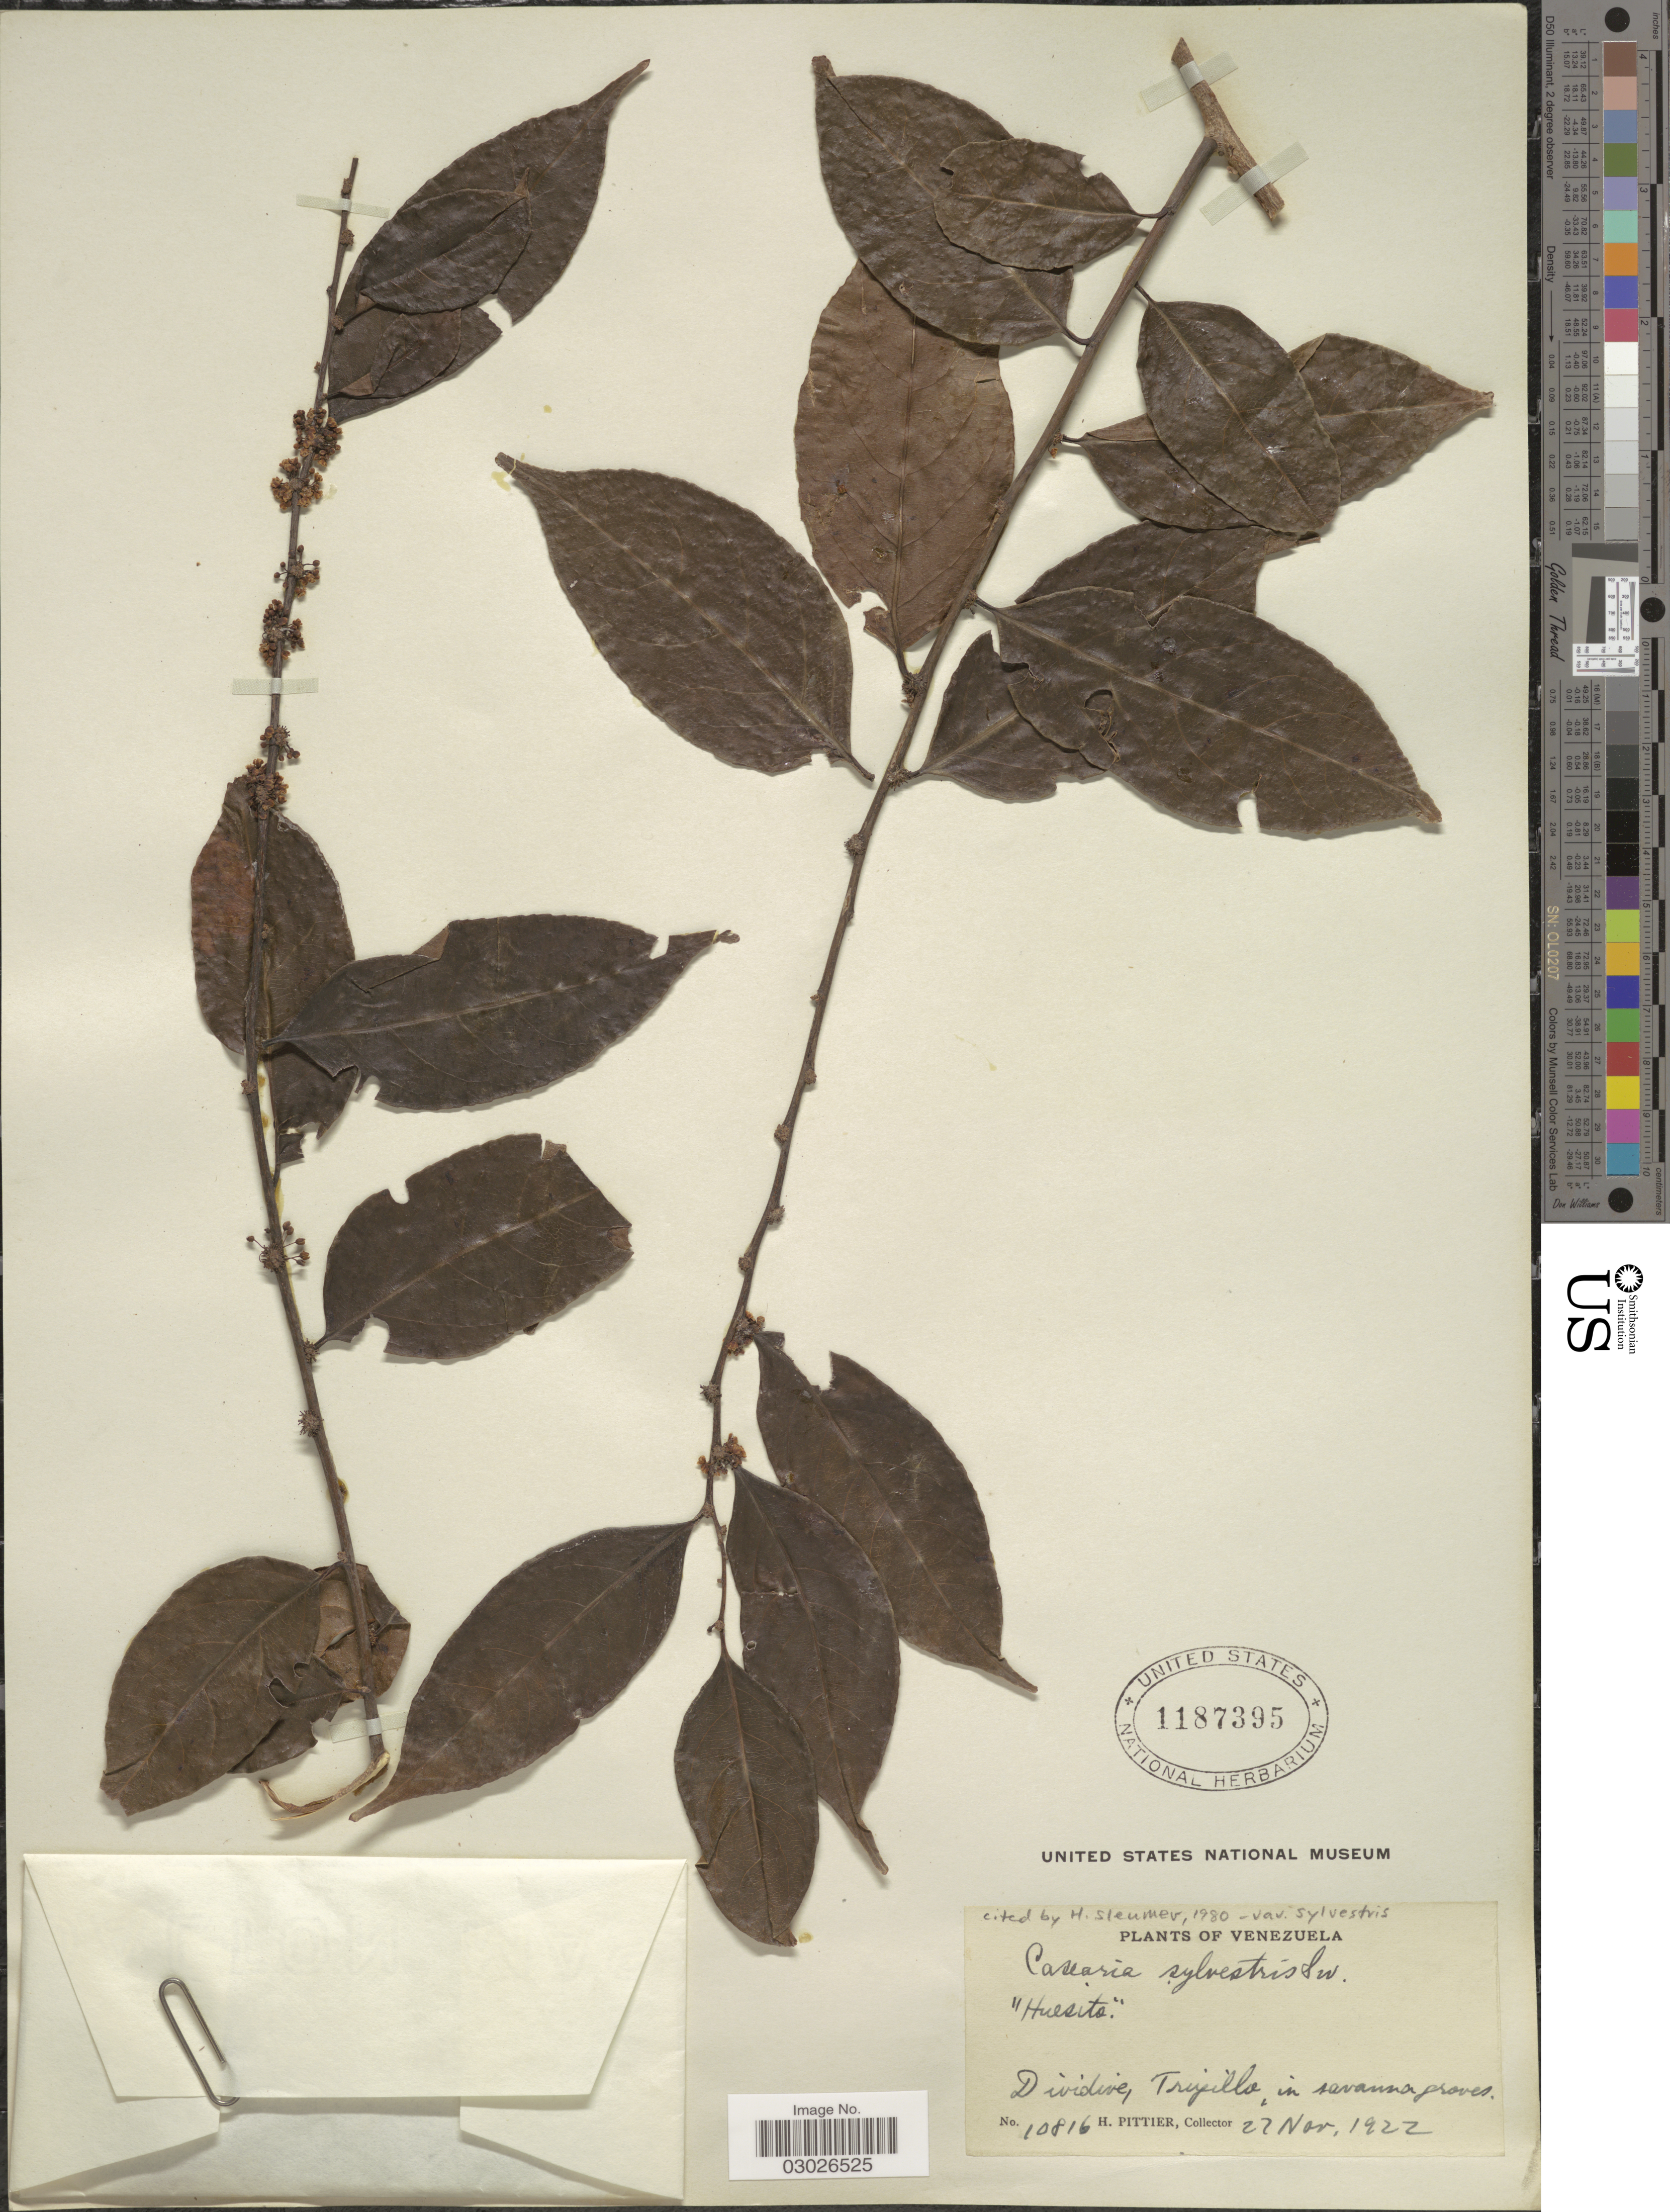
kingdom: Plantae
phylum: Tracheophyta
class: Magnoliopsida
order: Malpighiales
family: Salicaceae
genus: Casearia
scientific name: Casearia sylvestris var. sylvestris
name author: Sw.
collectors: H. F. Pittier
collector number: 10816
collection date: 1922-11-22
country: Venezuela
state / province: Trujillo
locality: Dividive, Trujillo.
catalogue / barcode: US 1187395